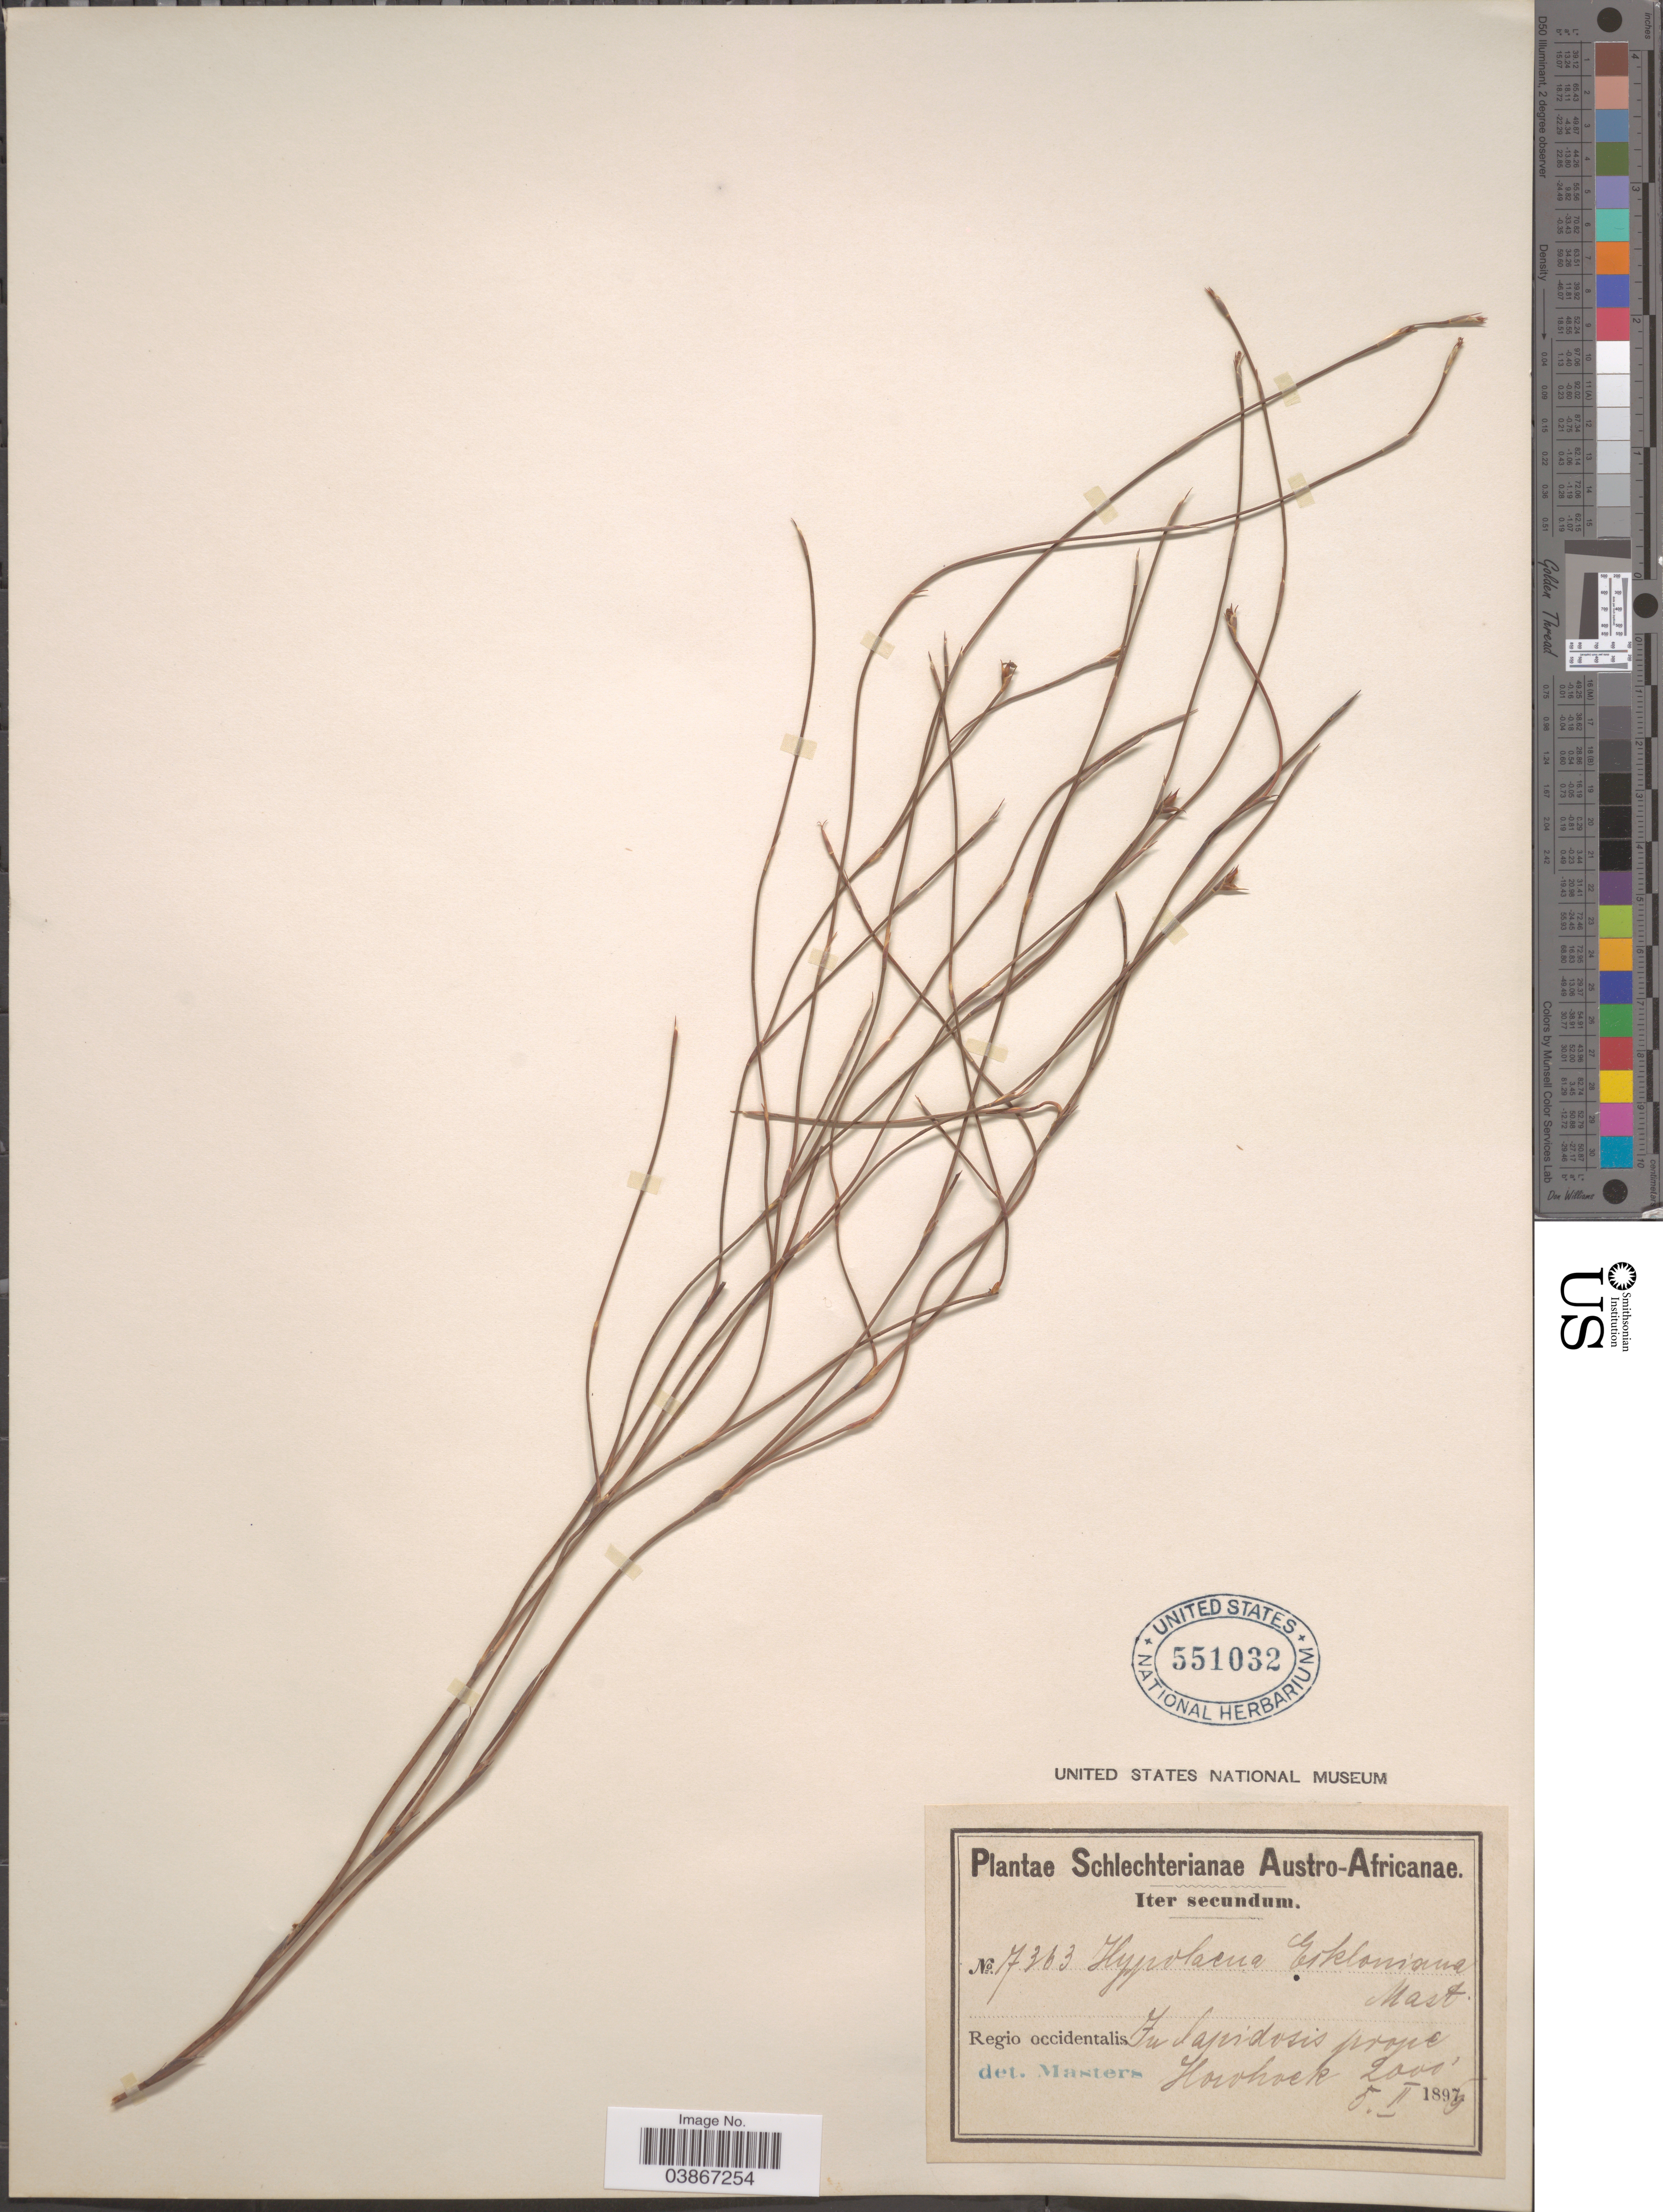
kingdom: Plantae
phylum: Tracheophyta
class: Liliopsida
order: Poales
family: Restionaceae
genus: Mastersiella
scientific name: Mastersiella digitata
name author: (Thunb.) Gilg-Ben.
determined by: Strong, Mark T., (BOT), Smithsonian Institution - National Museum of Natural History (UNITED STATES)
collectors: Schlechter, --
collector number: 7363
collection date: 1896-02-05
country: South Africa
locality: Austro-Africanae. Regio occidentalis: in lapidosis prope Howhoek.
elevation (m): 610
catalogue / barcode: US 551032